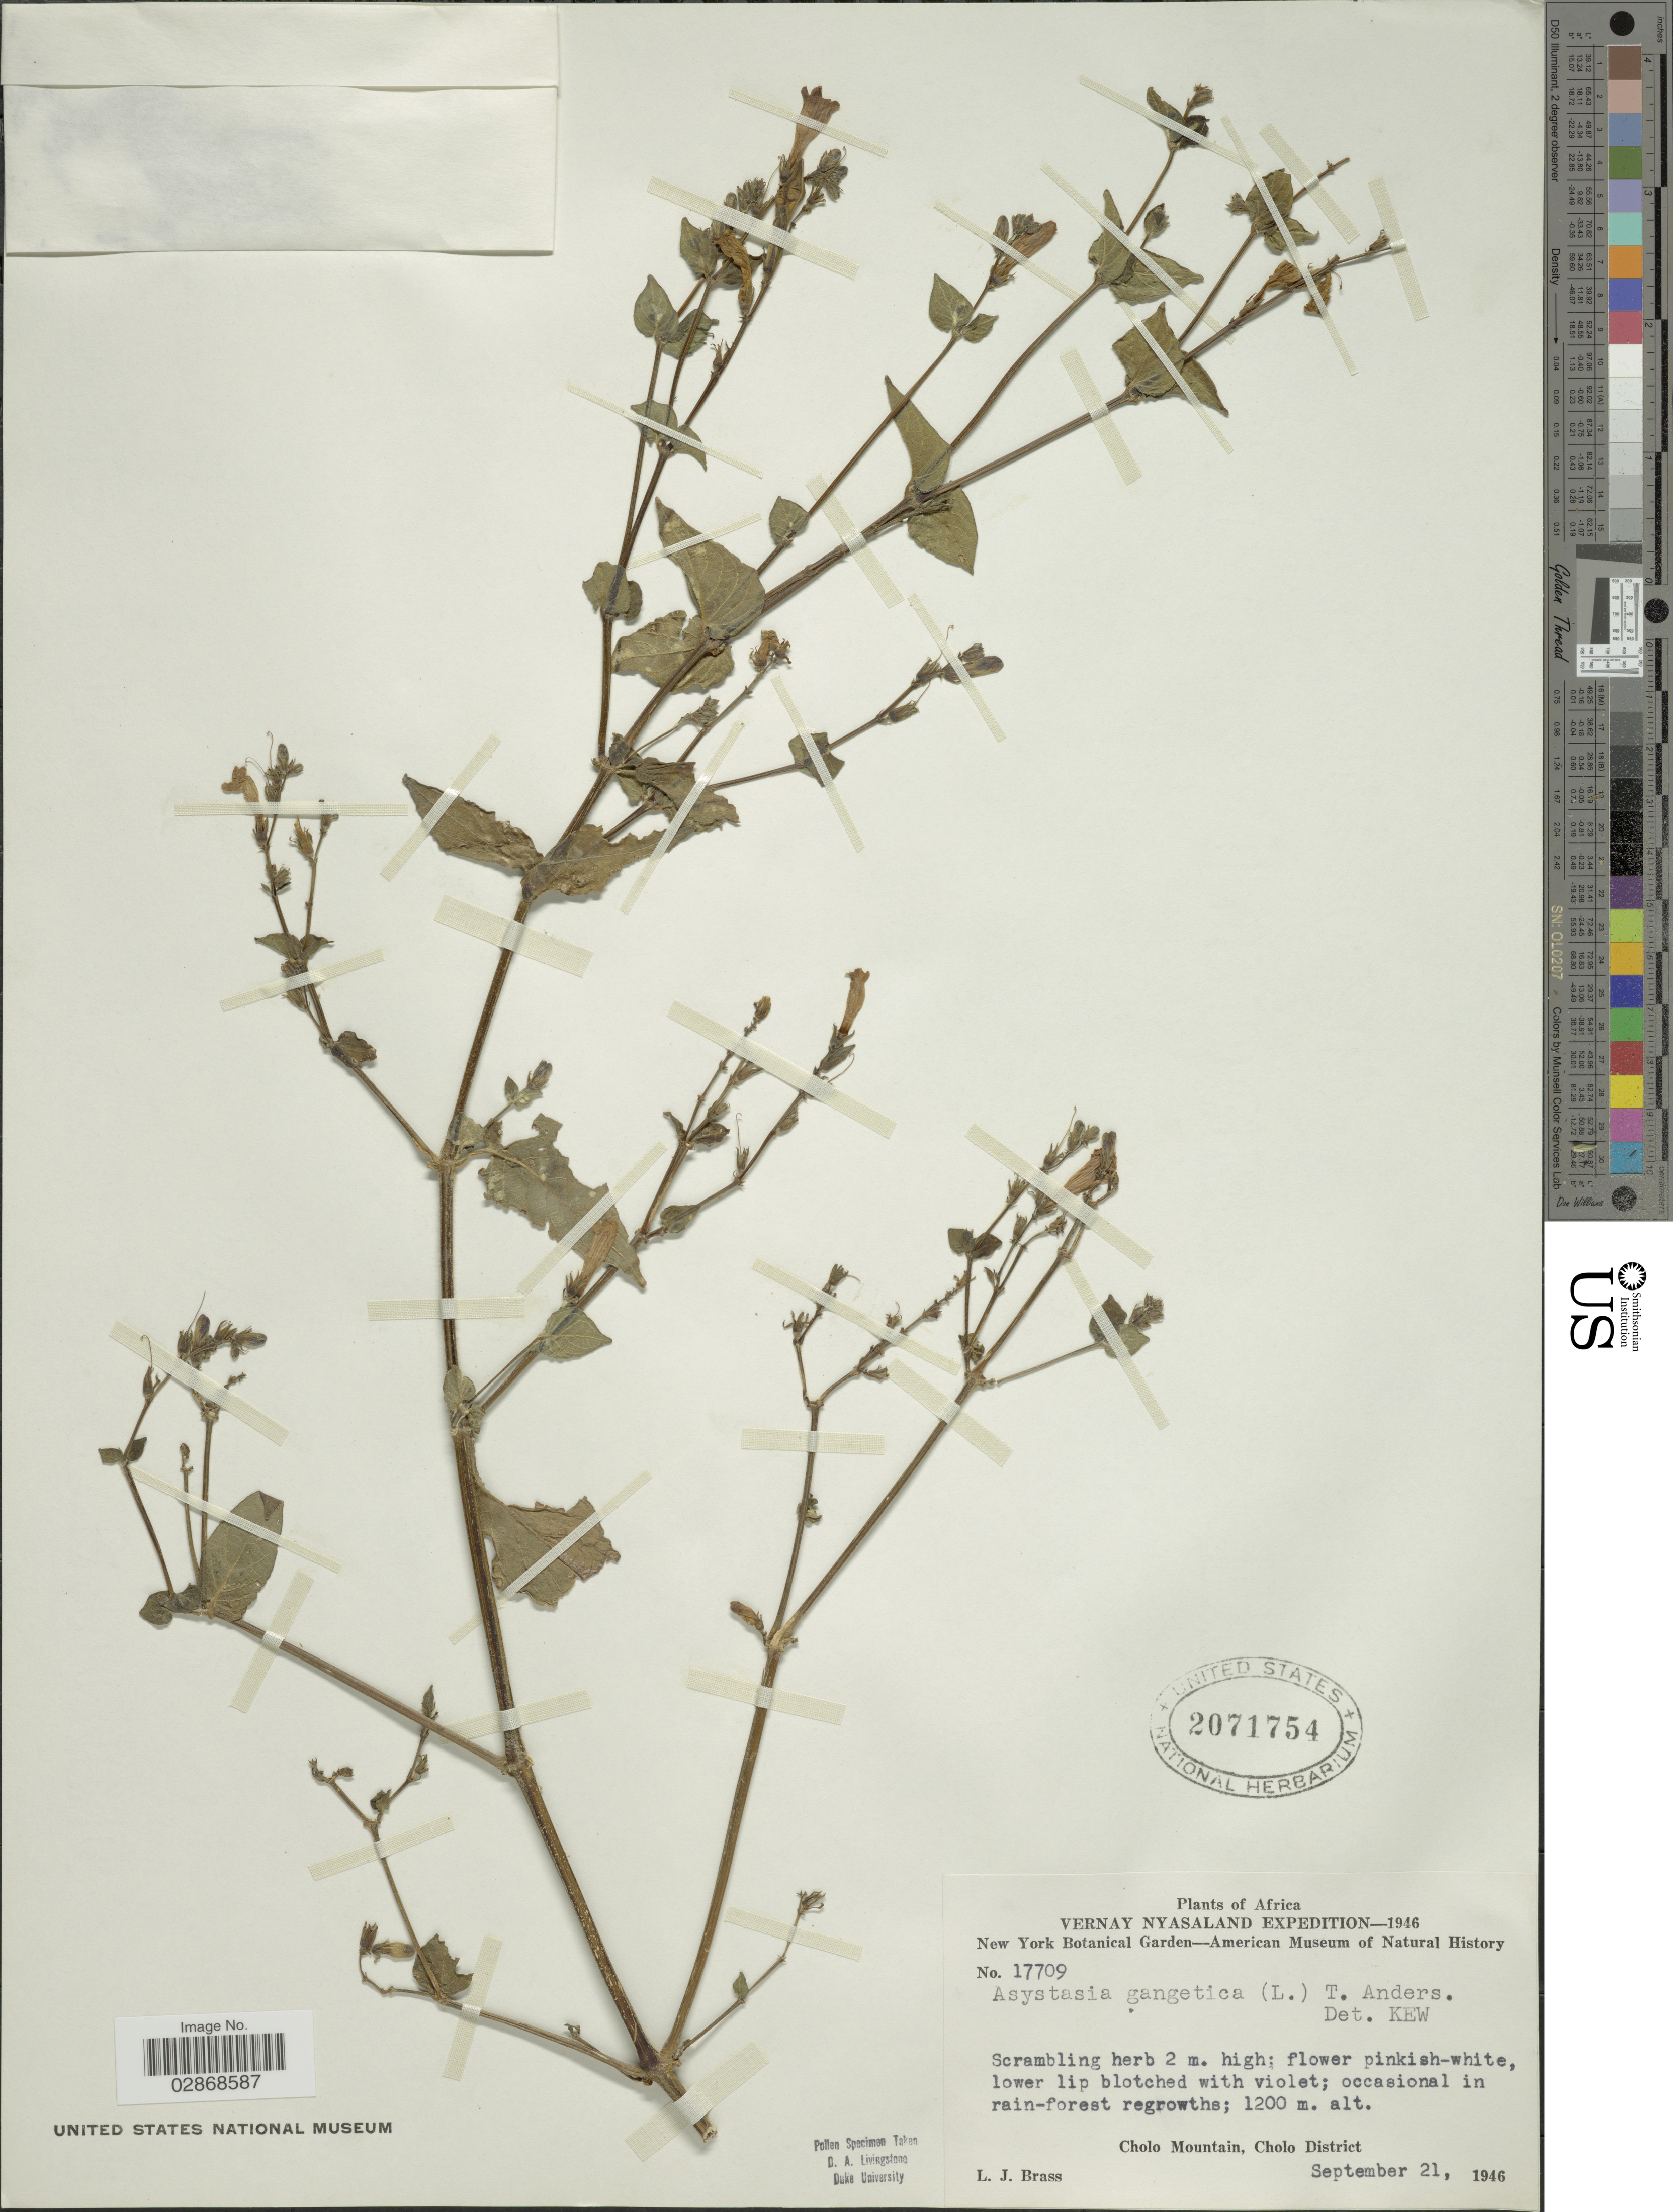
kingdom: Plantae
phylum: Tracheophyta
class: Magnoliopsida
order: Lamiales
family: Acanthaceae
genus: Asystasia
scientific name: Asystasia coromandeliana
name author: Nees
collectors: L. J. Brass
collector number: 17709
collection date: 1946-09-21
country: Malawi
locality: Vernay Nyasaland. Cholo Mountain, Cholo District.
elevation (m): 1200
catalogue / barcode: US 2071754